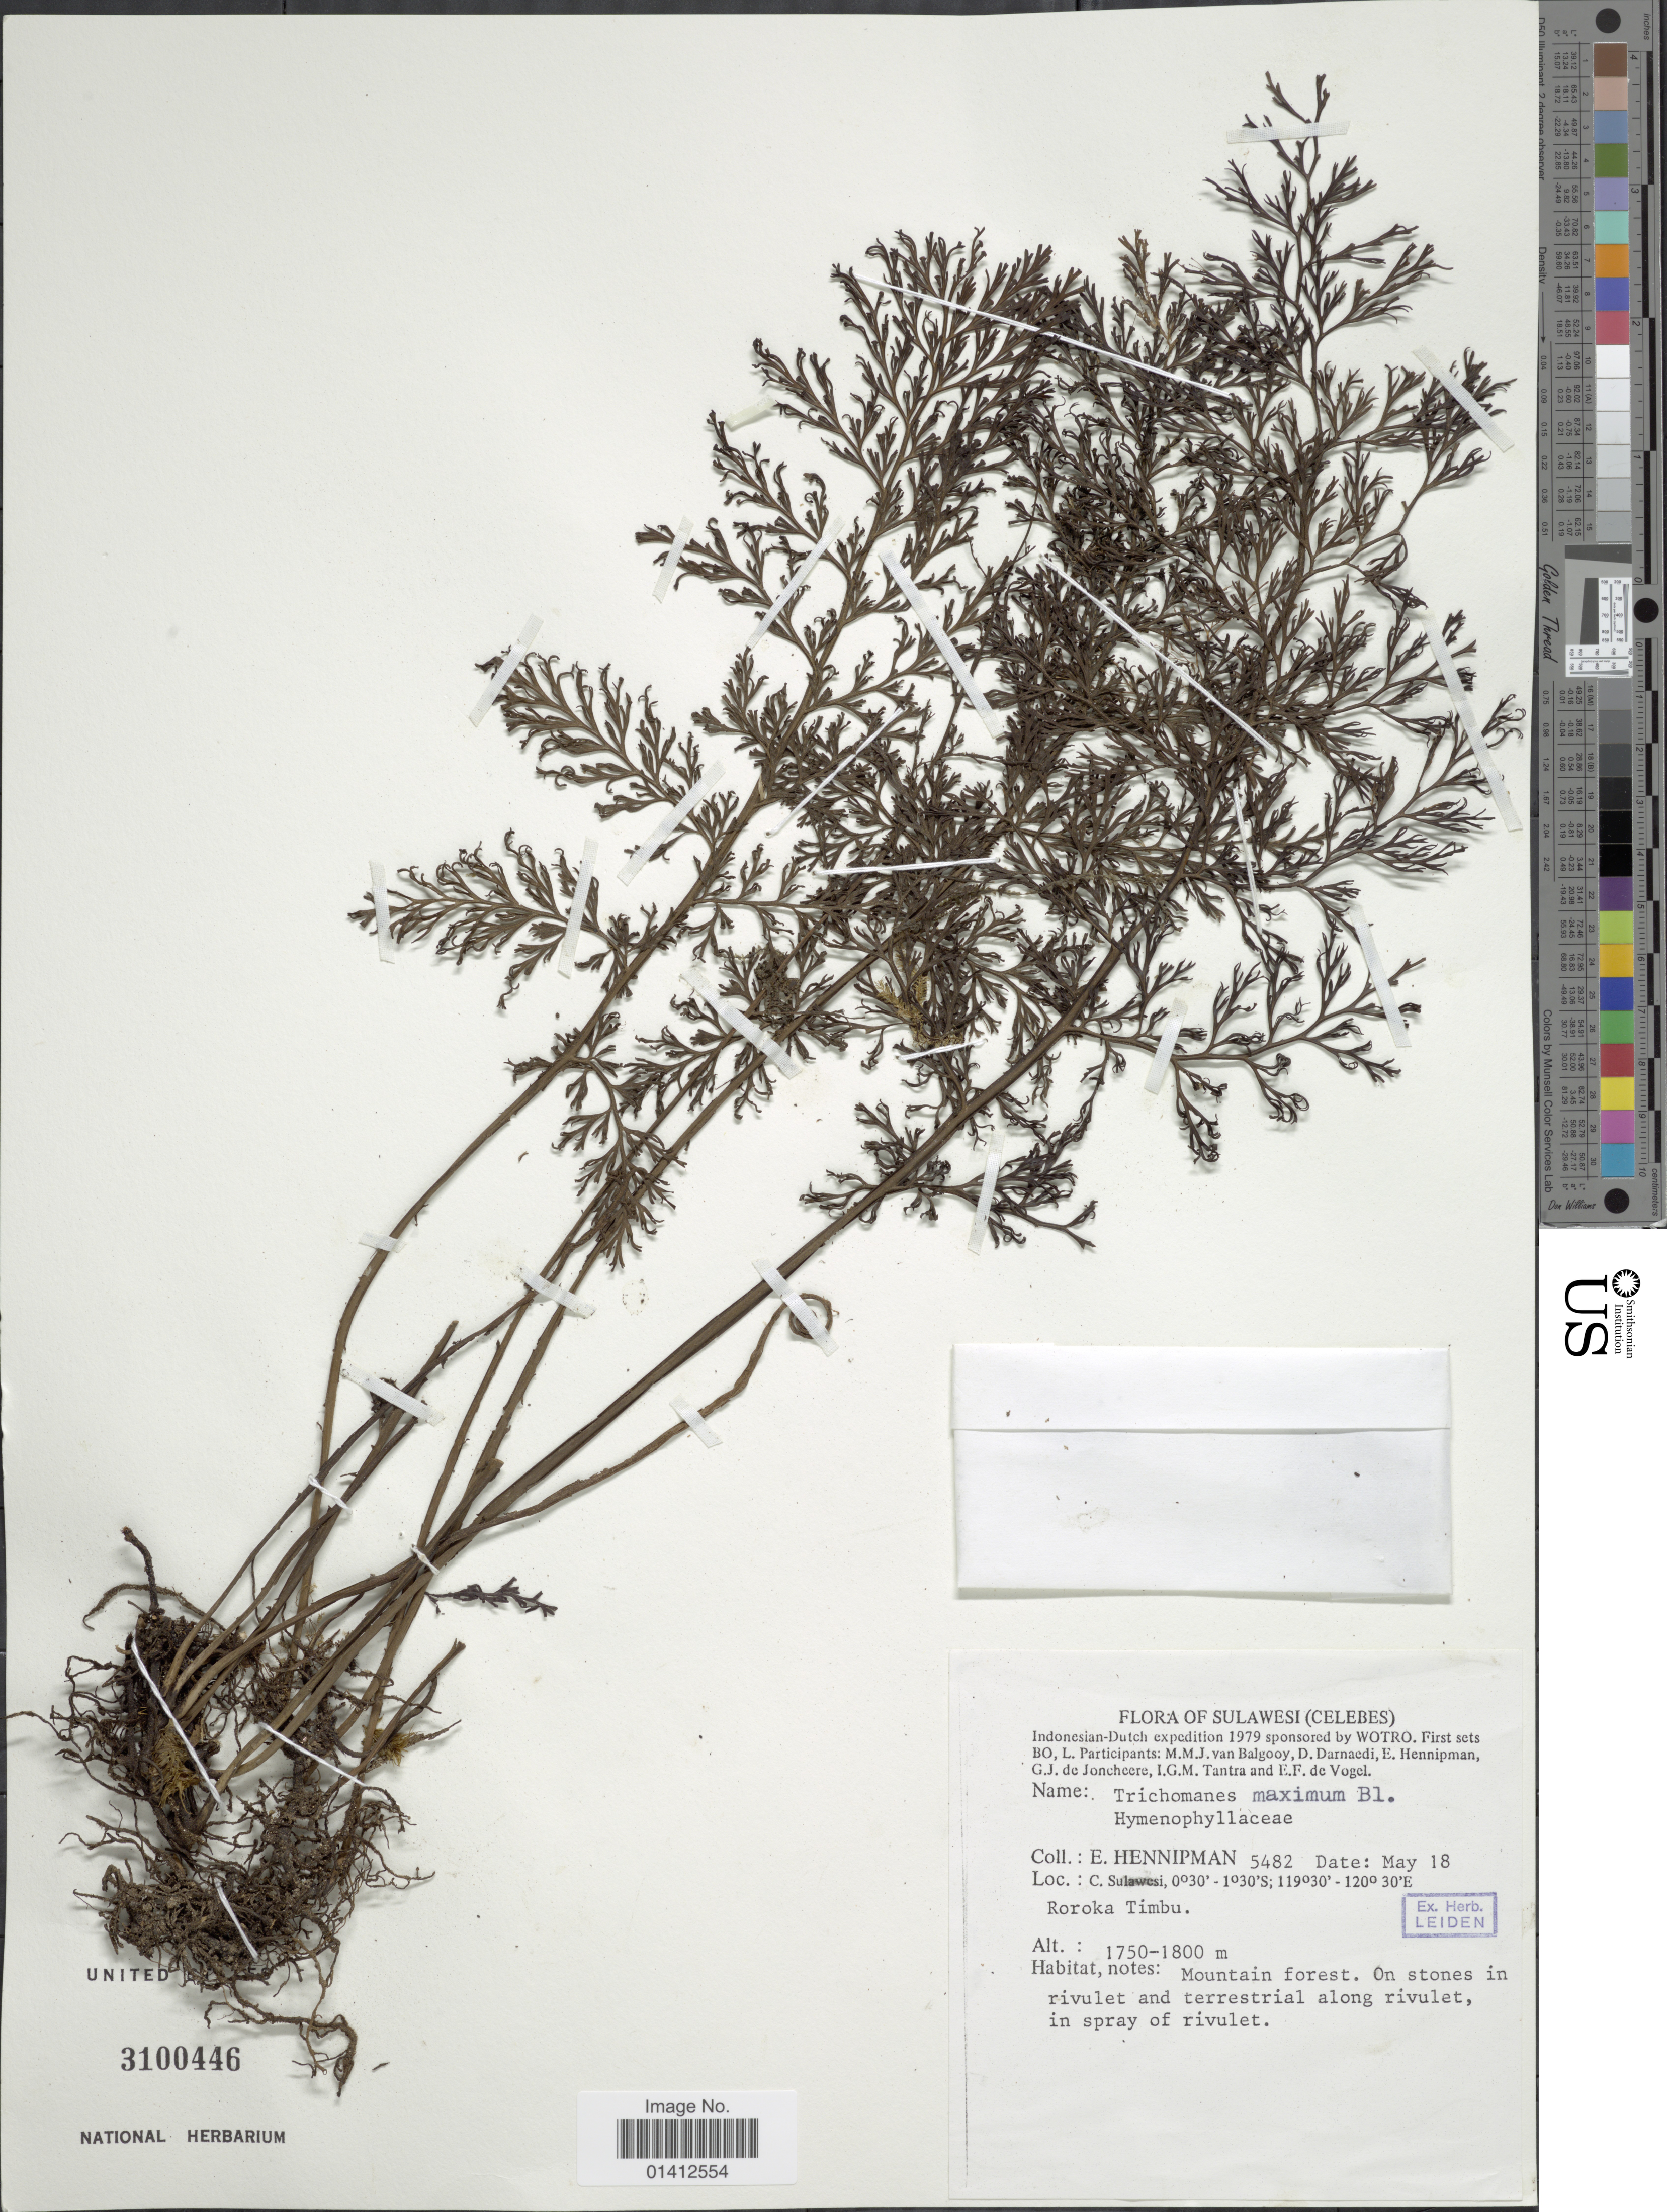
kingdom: Plantae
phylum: Tracheophyta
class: Polypodiopsida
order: Hymenophyllales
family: Hymenophyllaceae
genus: Vandenboschia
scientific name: Vandenboschia maxima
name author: (Blume) Copel.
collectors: E. Hennipman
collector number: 5482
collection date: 1979-05-18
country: Indonesia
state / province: Sulawesi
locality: (celebes), C. Sulawesi, roroka Timbu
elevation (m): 1750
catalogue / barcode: US 3100446